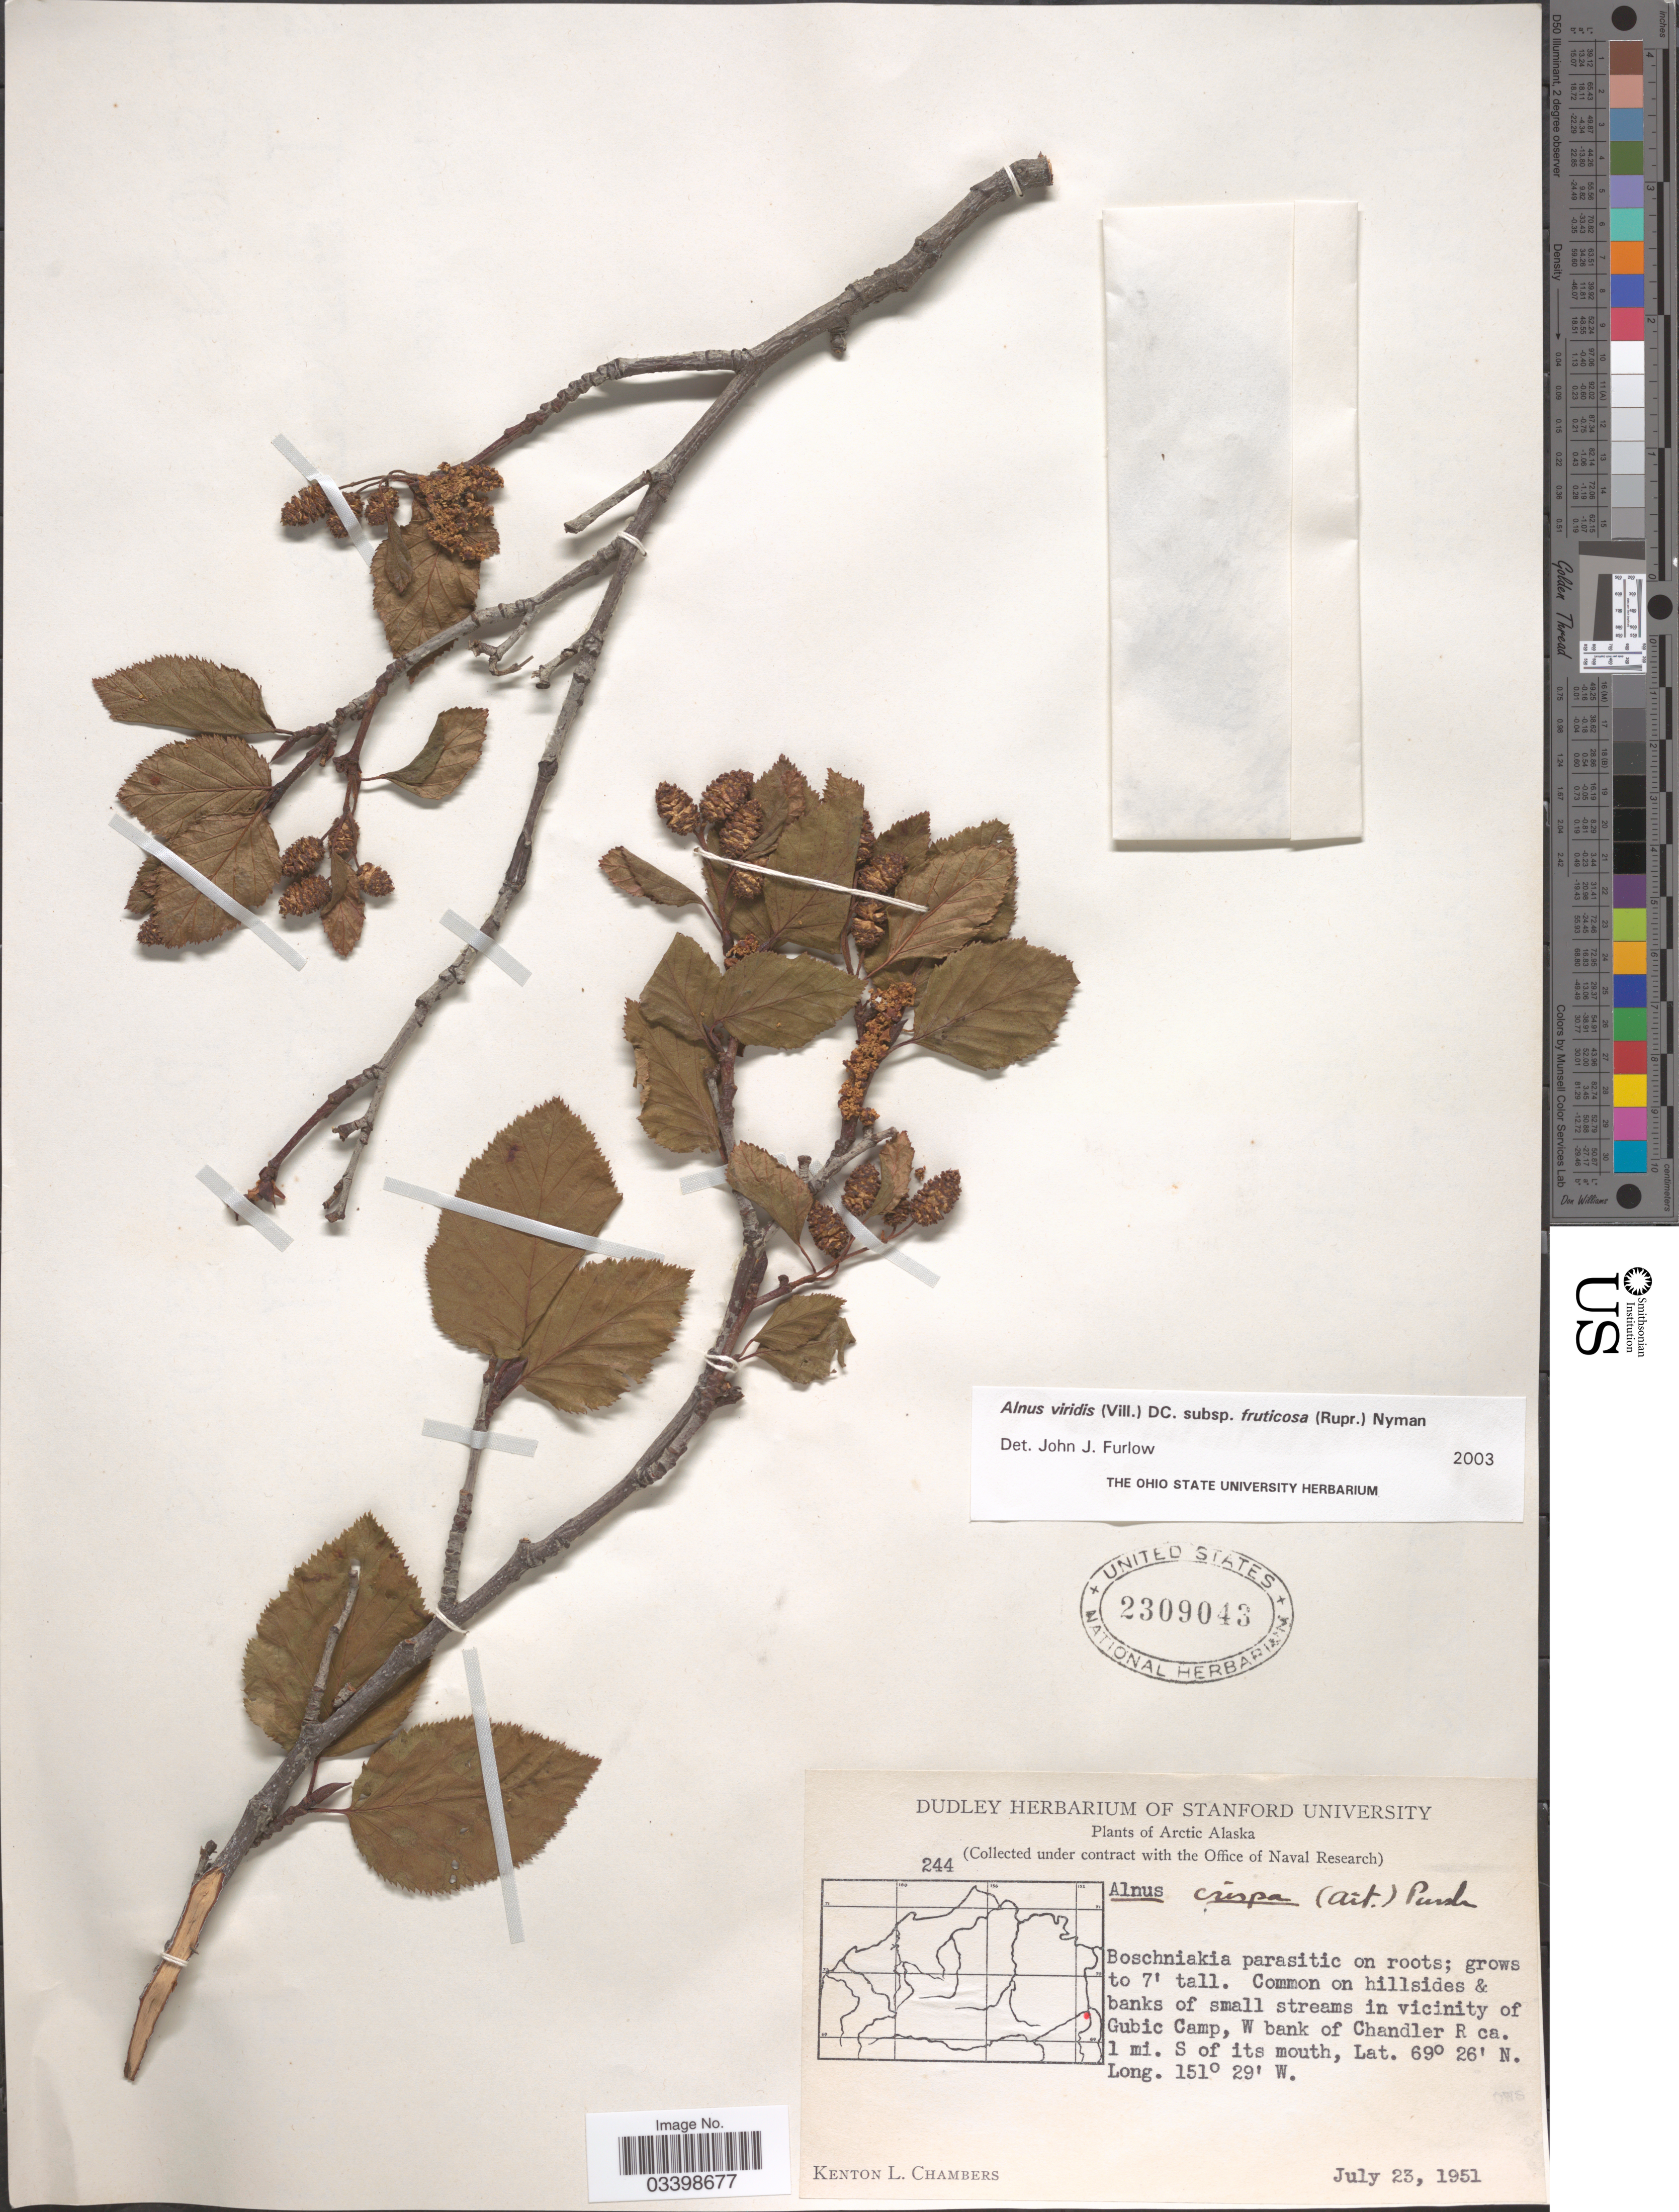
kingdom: Plantae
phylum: Tracheophyta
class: Magnoliopsida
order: Fagales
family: Betulaceae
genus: Alnus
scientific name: Alnus viridis subsp. fruticosa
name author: (Rupr.) Nyman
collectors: K. L. Chambers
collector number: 244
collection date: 1951-07-23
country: United States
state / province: Alaska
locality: Arctic Alaska. Common on hillsides & banks of small streams in vicinity of Gubic Camp, W bank of Chandler R ca. 1 mi. S of its mouth.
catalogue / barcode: US 2309043